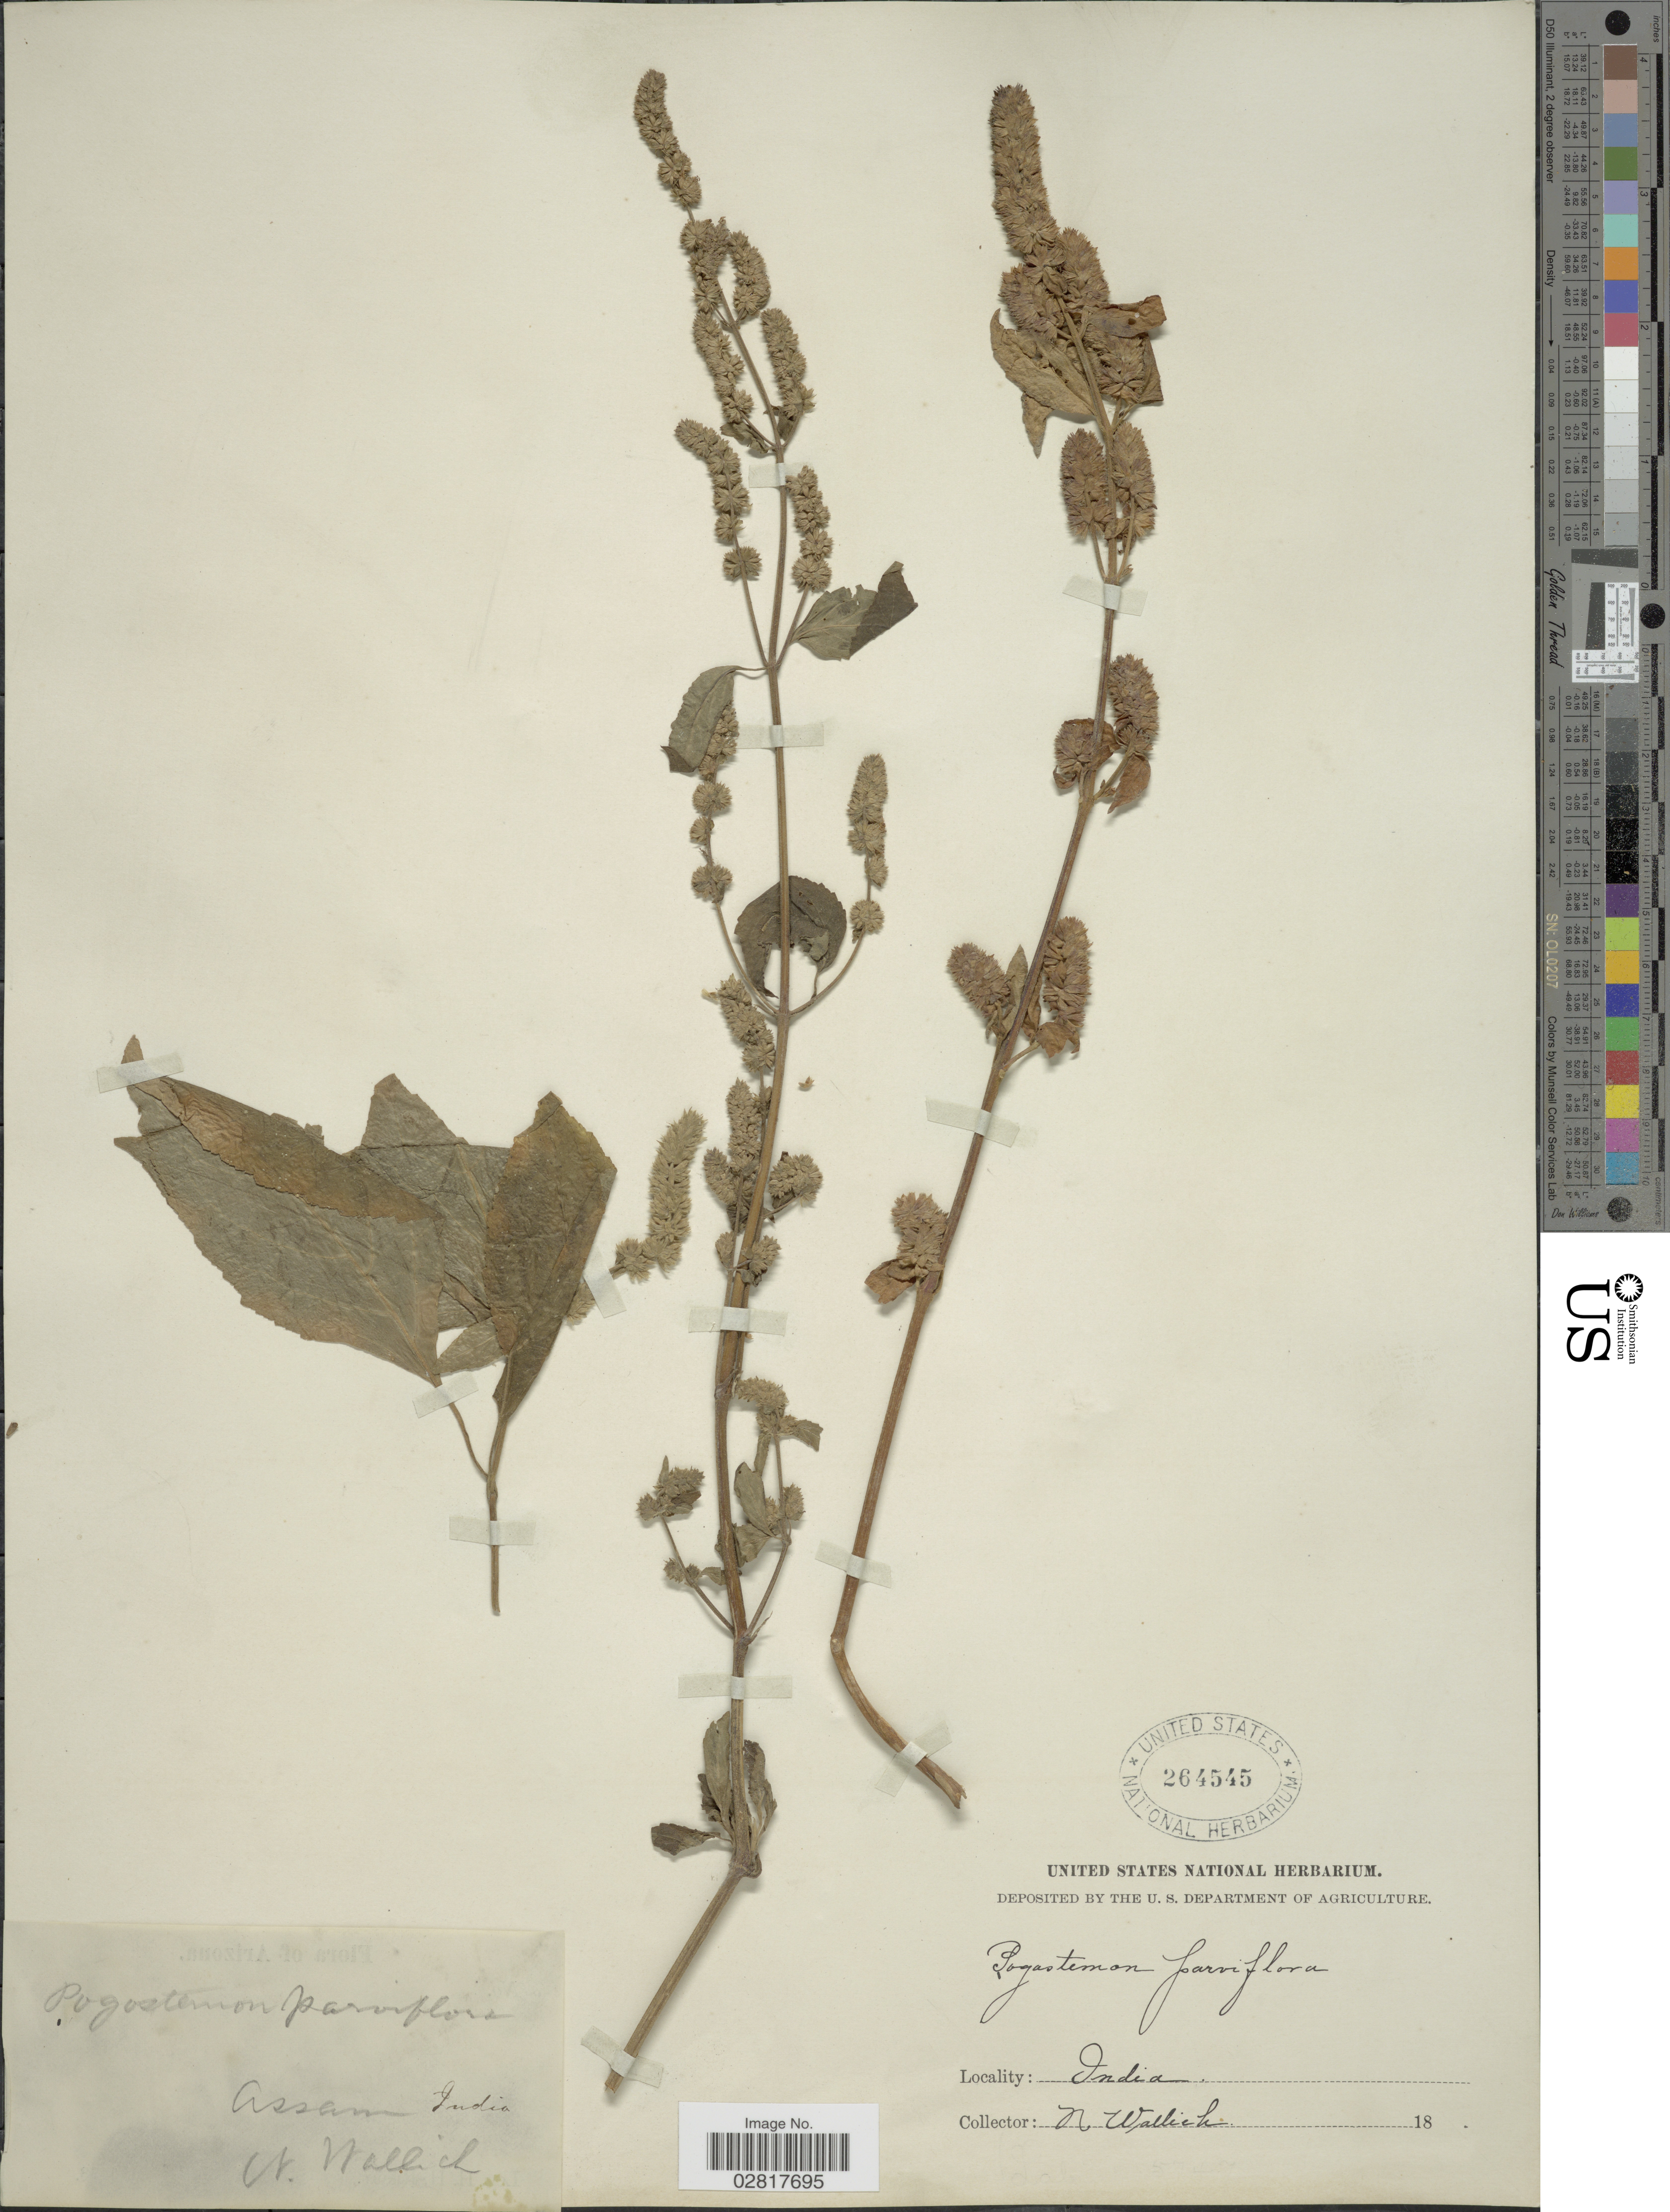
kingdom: Plantae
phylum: Tracheophyta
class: Magnoliopsida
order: Lamiales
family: Lamiaceae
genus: Pogostemon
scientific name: Pogostemon benghalensis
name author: (Burm. f.) Kuntze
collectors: N. Wallich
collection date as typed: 18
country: India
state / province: Assam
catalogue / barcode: US 264545